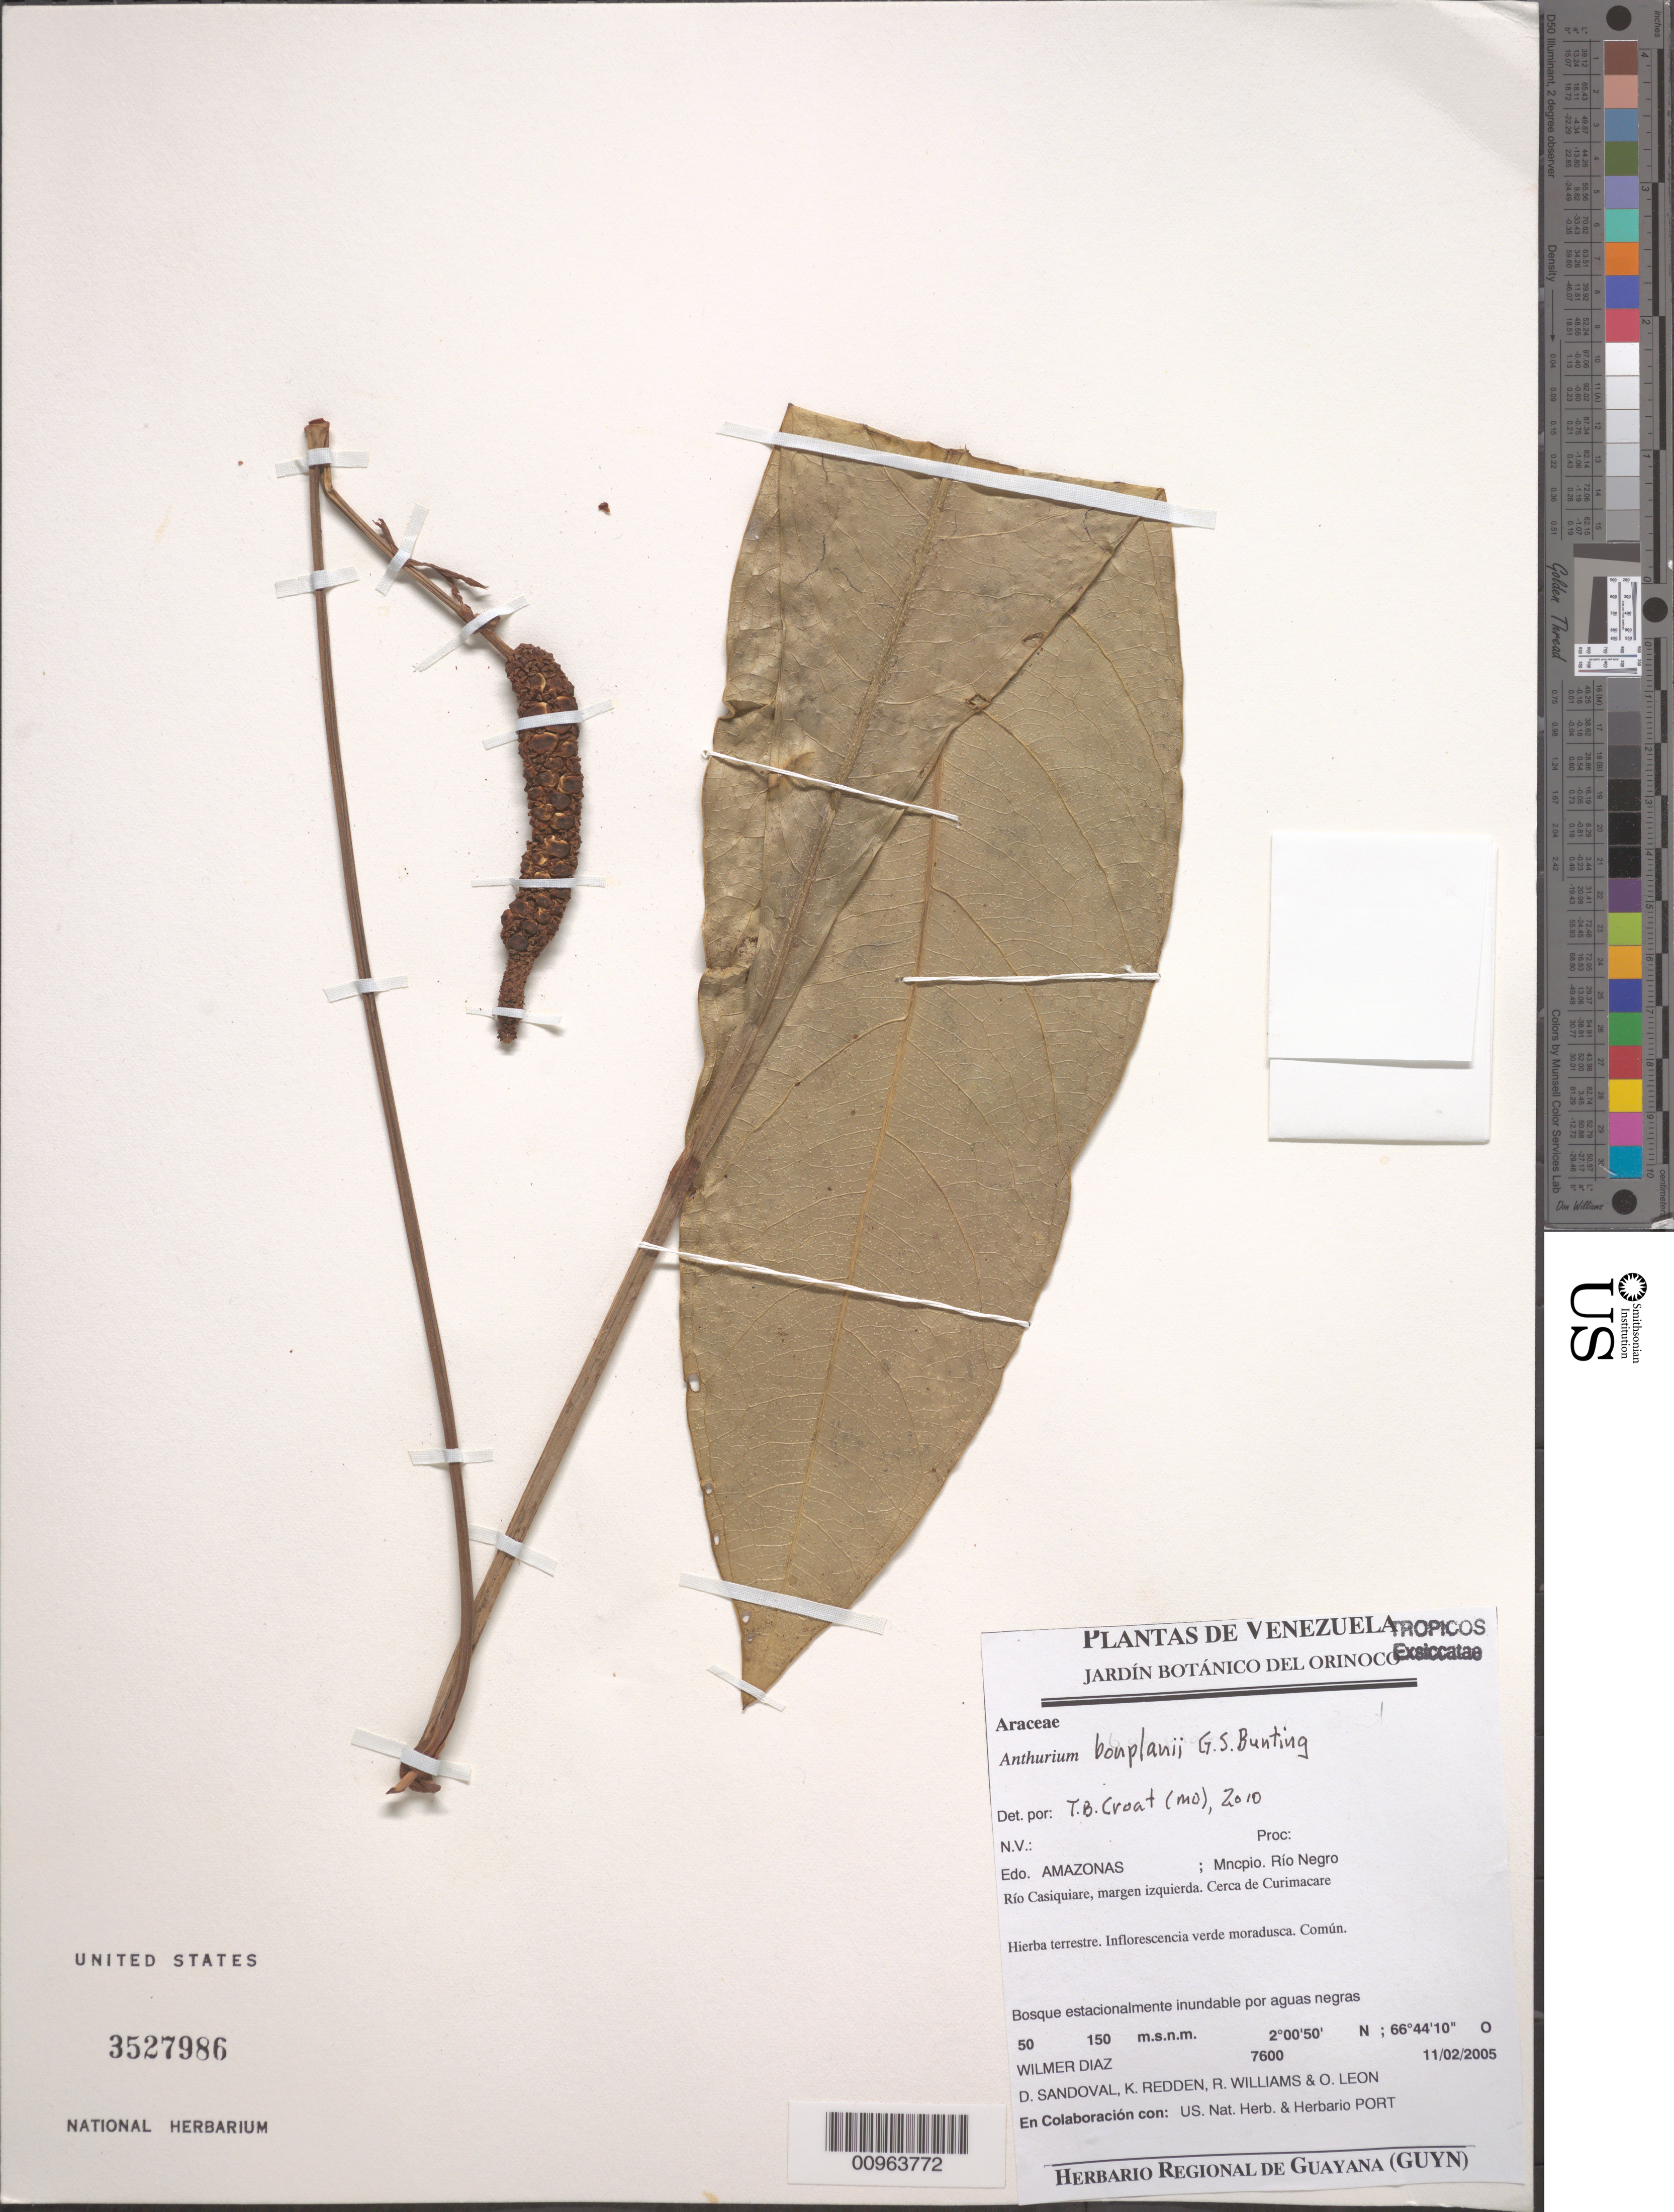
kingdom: Plantae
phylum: Tracheophyta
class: Liliopsida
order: Alismatales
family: Araceae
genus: Anthurium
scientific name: Anthurium bonplandii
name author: G.S. Bunting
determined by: Croat, Thomas B., Missouri Botanical Garden (MO)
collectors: W. Díaz P., D. Sandoval, K. M. Redden, R. Williams & O. León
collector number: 7600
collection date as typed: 11-Feb-05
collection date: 2005-02-11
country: Venezuela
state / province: Amazonas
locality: Mun. Río Negro, Rio Casiquiare, margen izquierda. Cerca de Curimacare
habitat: Bosque estacionalmente inundable por aguas negras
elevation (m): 50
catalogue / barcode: US 3527986